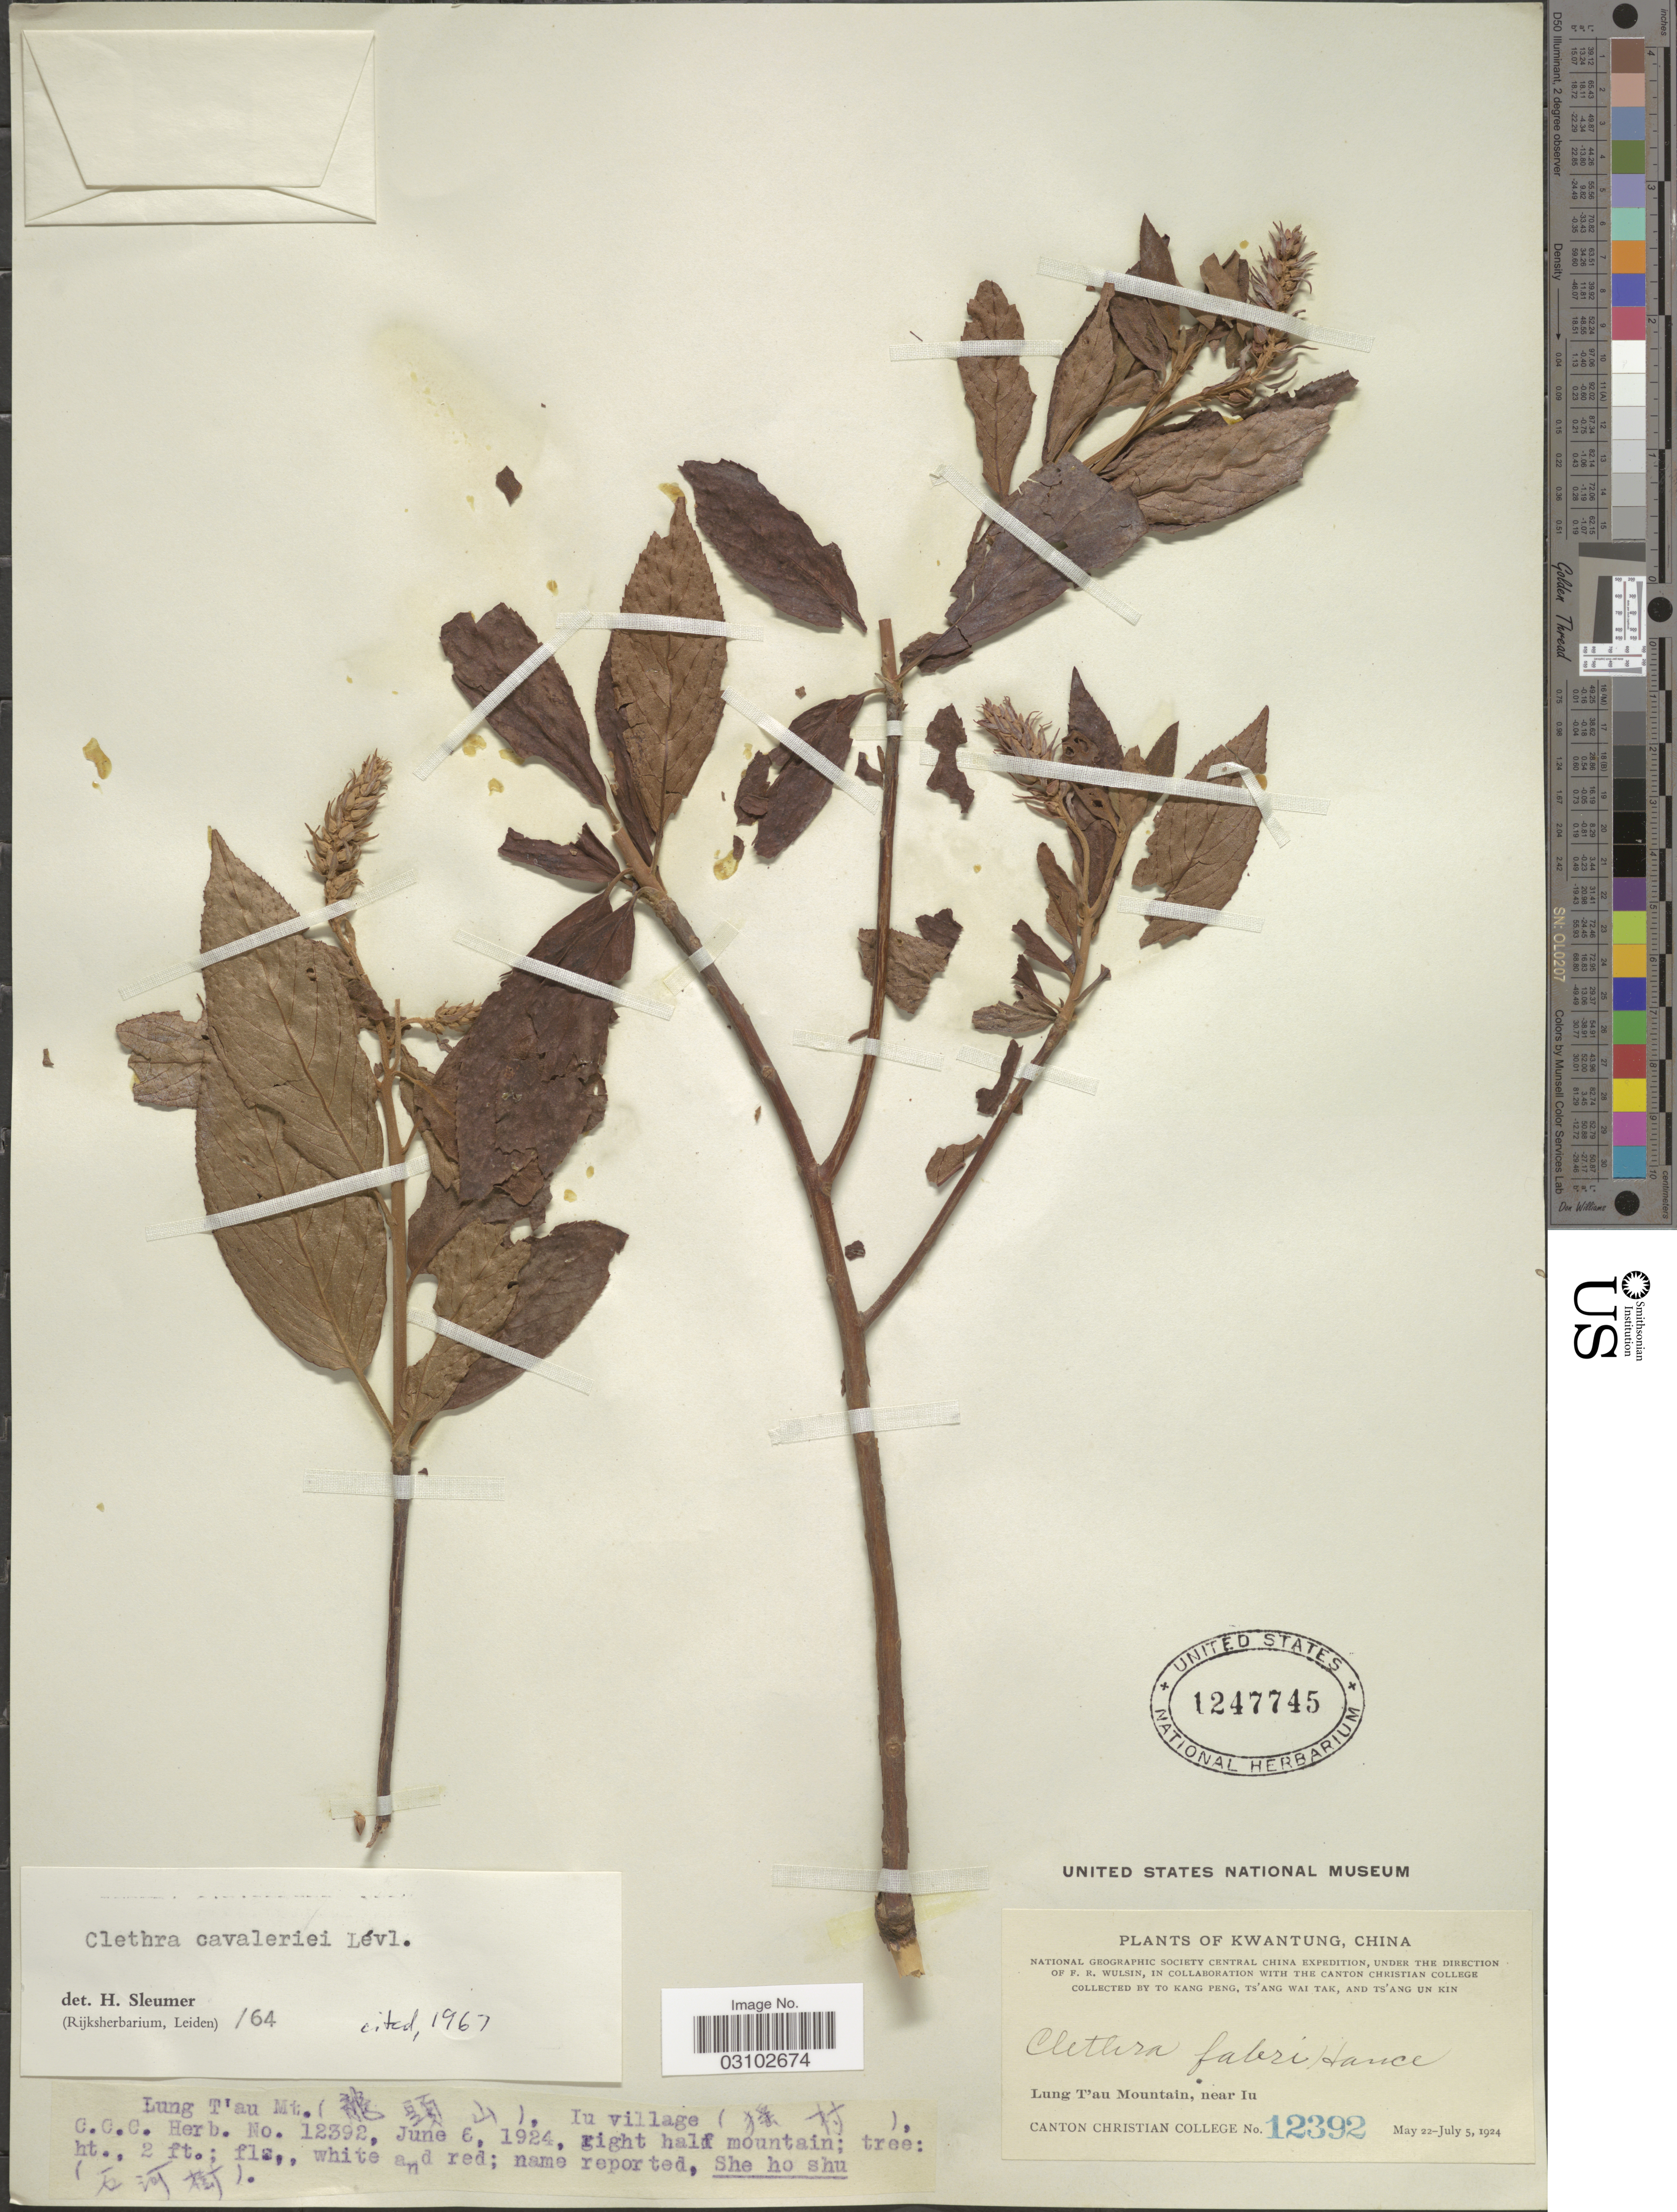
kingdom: Plantae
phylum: Tracheophyta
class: Magnoliopsida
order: Ericales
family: Clethraceae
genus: Clethra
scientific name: Clethra cavaleriei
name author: H. Lév.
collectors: K. Peng, W. T. Tsang & Ts' Ang Un Kin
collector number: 12392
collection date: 1924-06-06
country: China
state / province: Guangdong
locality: Kwangtung. Lung T'au Mountain, near Iu. Iu village.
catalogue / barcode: US 1247745